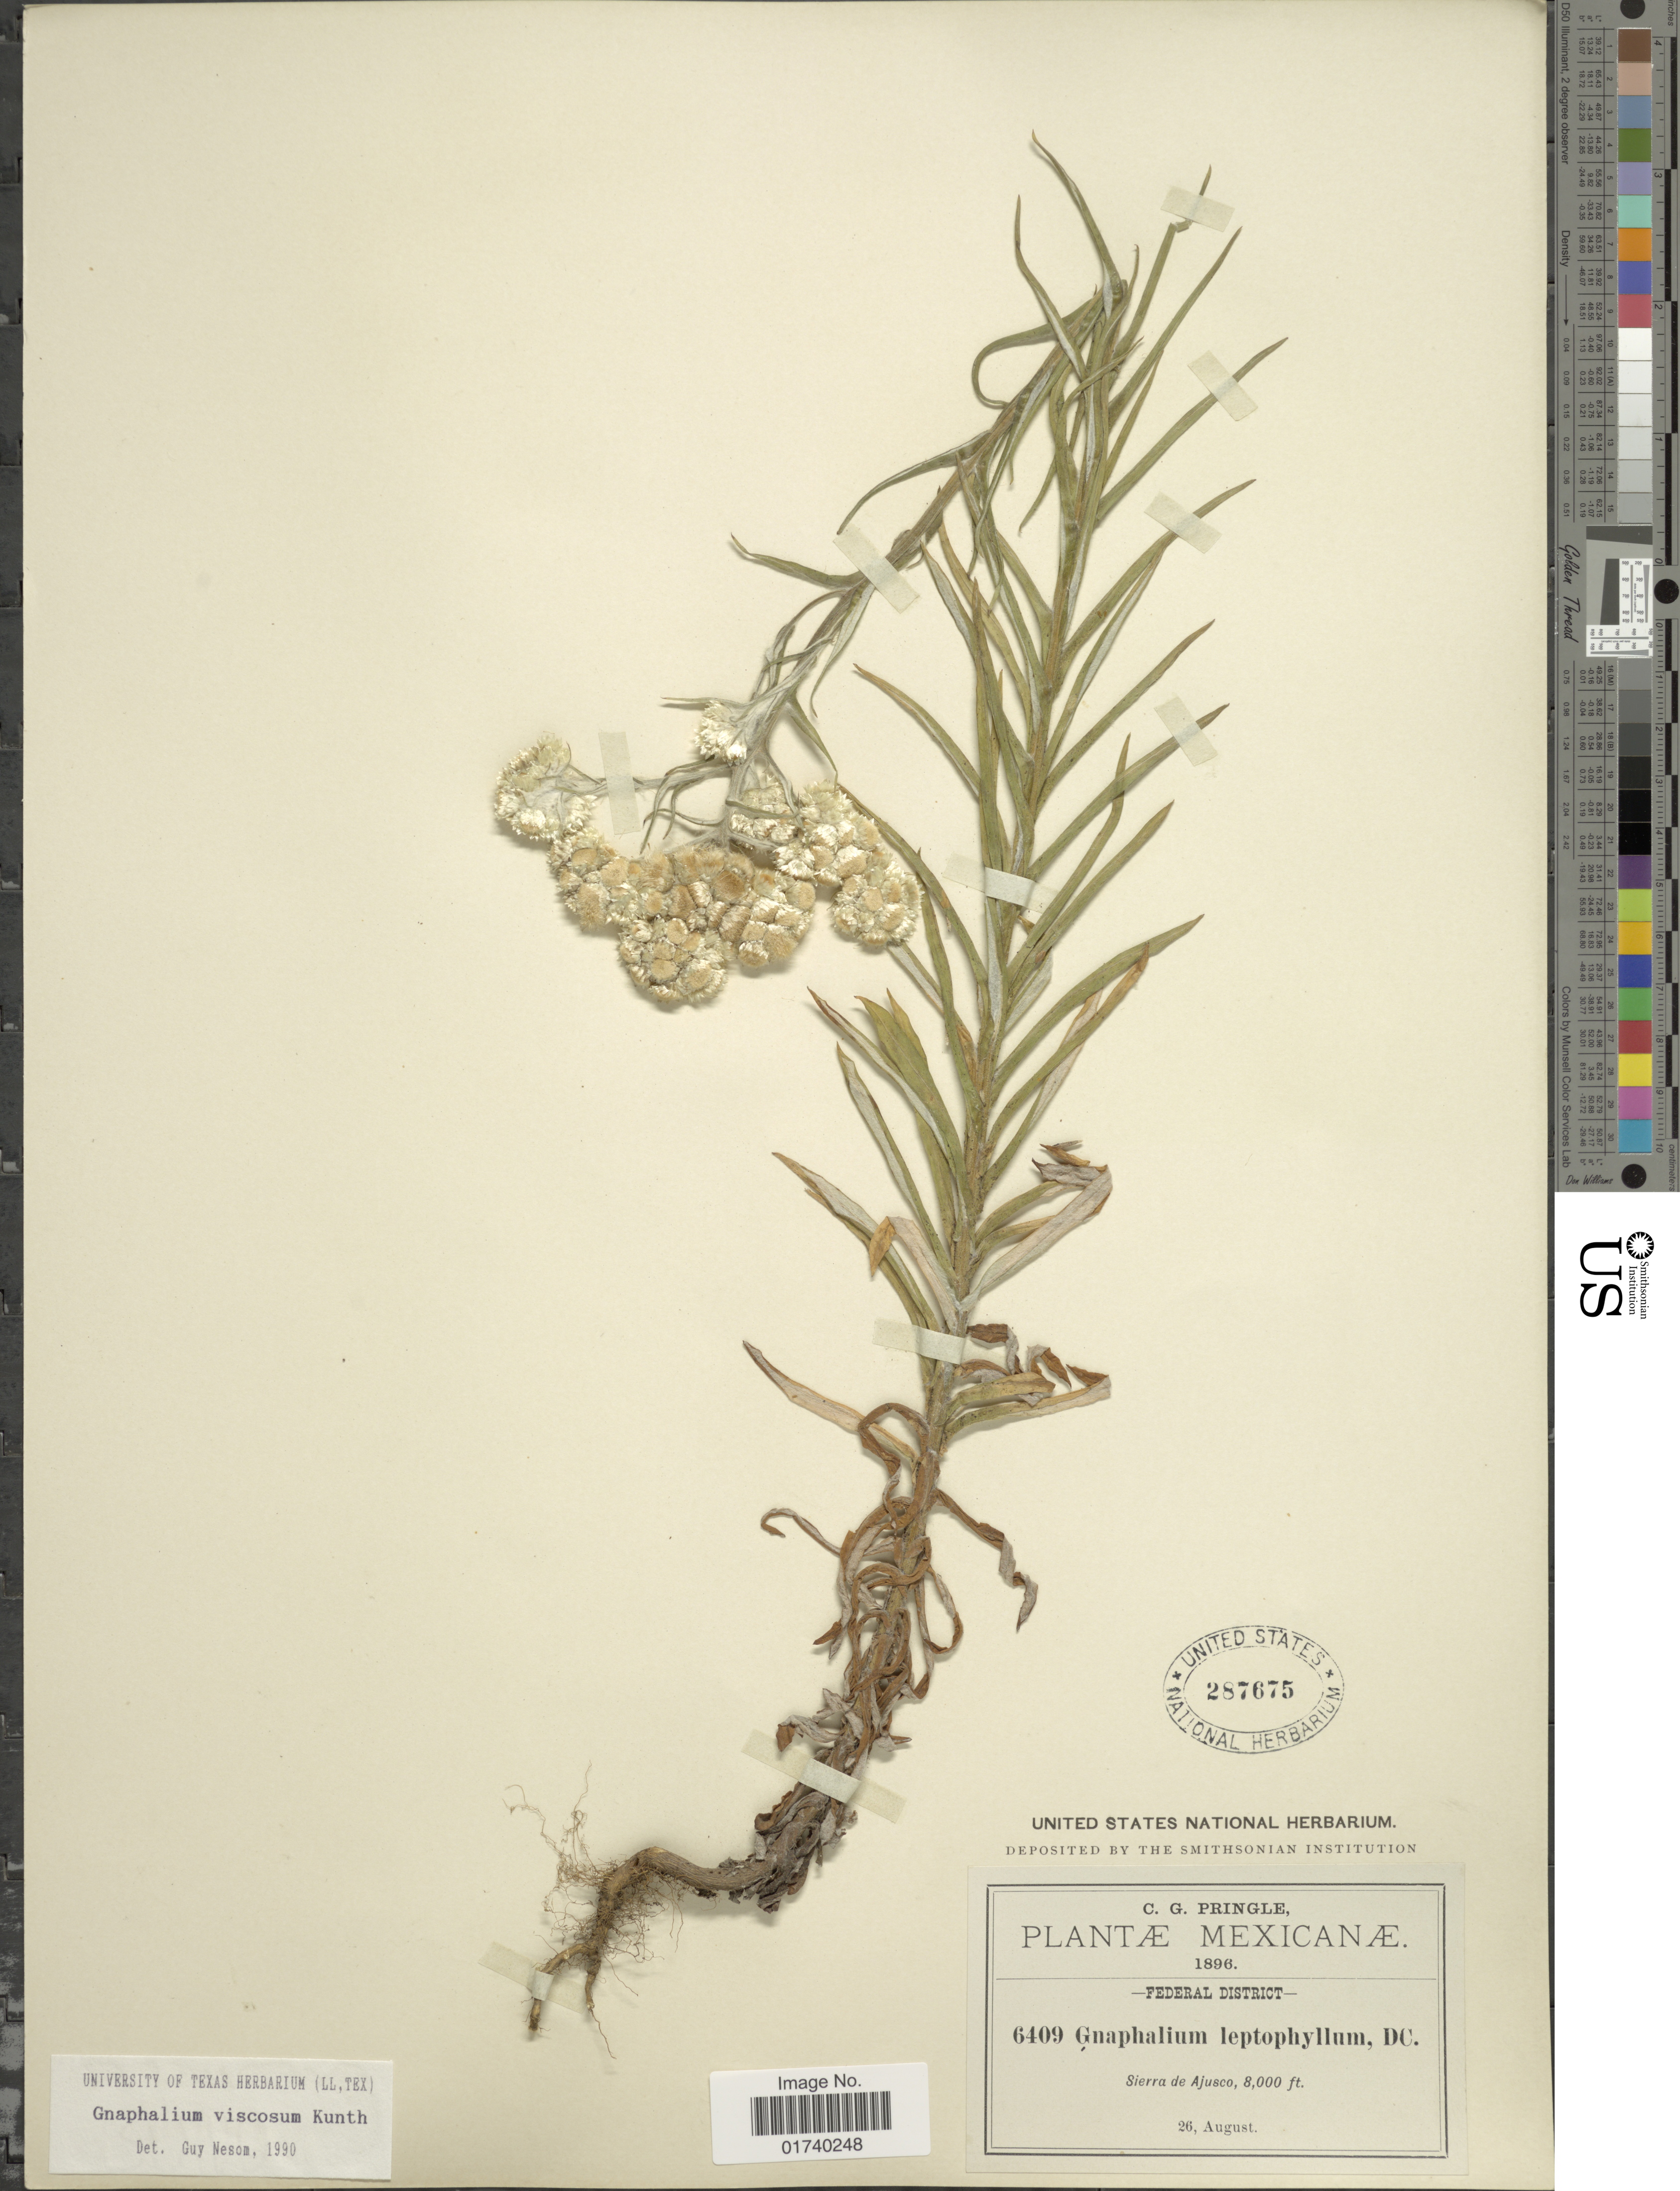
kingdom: Plantae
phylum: Tracheophyta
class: Magnoliopsida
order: Asterales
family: Asteraceae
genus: Pseudognaphalium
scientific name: Pseudognaphalium viscosum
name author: (Kunth) Anderb.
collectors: C. G. Pringle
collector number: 6409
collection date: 1896-08-26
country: Mexico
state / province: Distrito Federal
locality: Sierra de Ajusco.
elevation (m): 2438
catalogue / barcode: US 287675